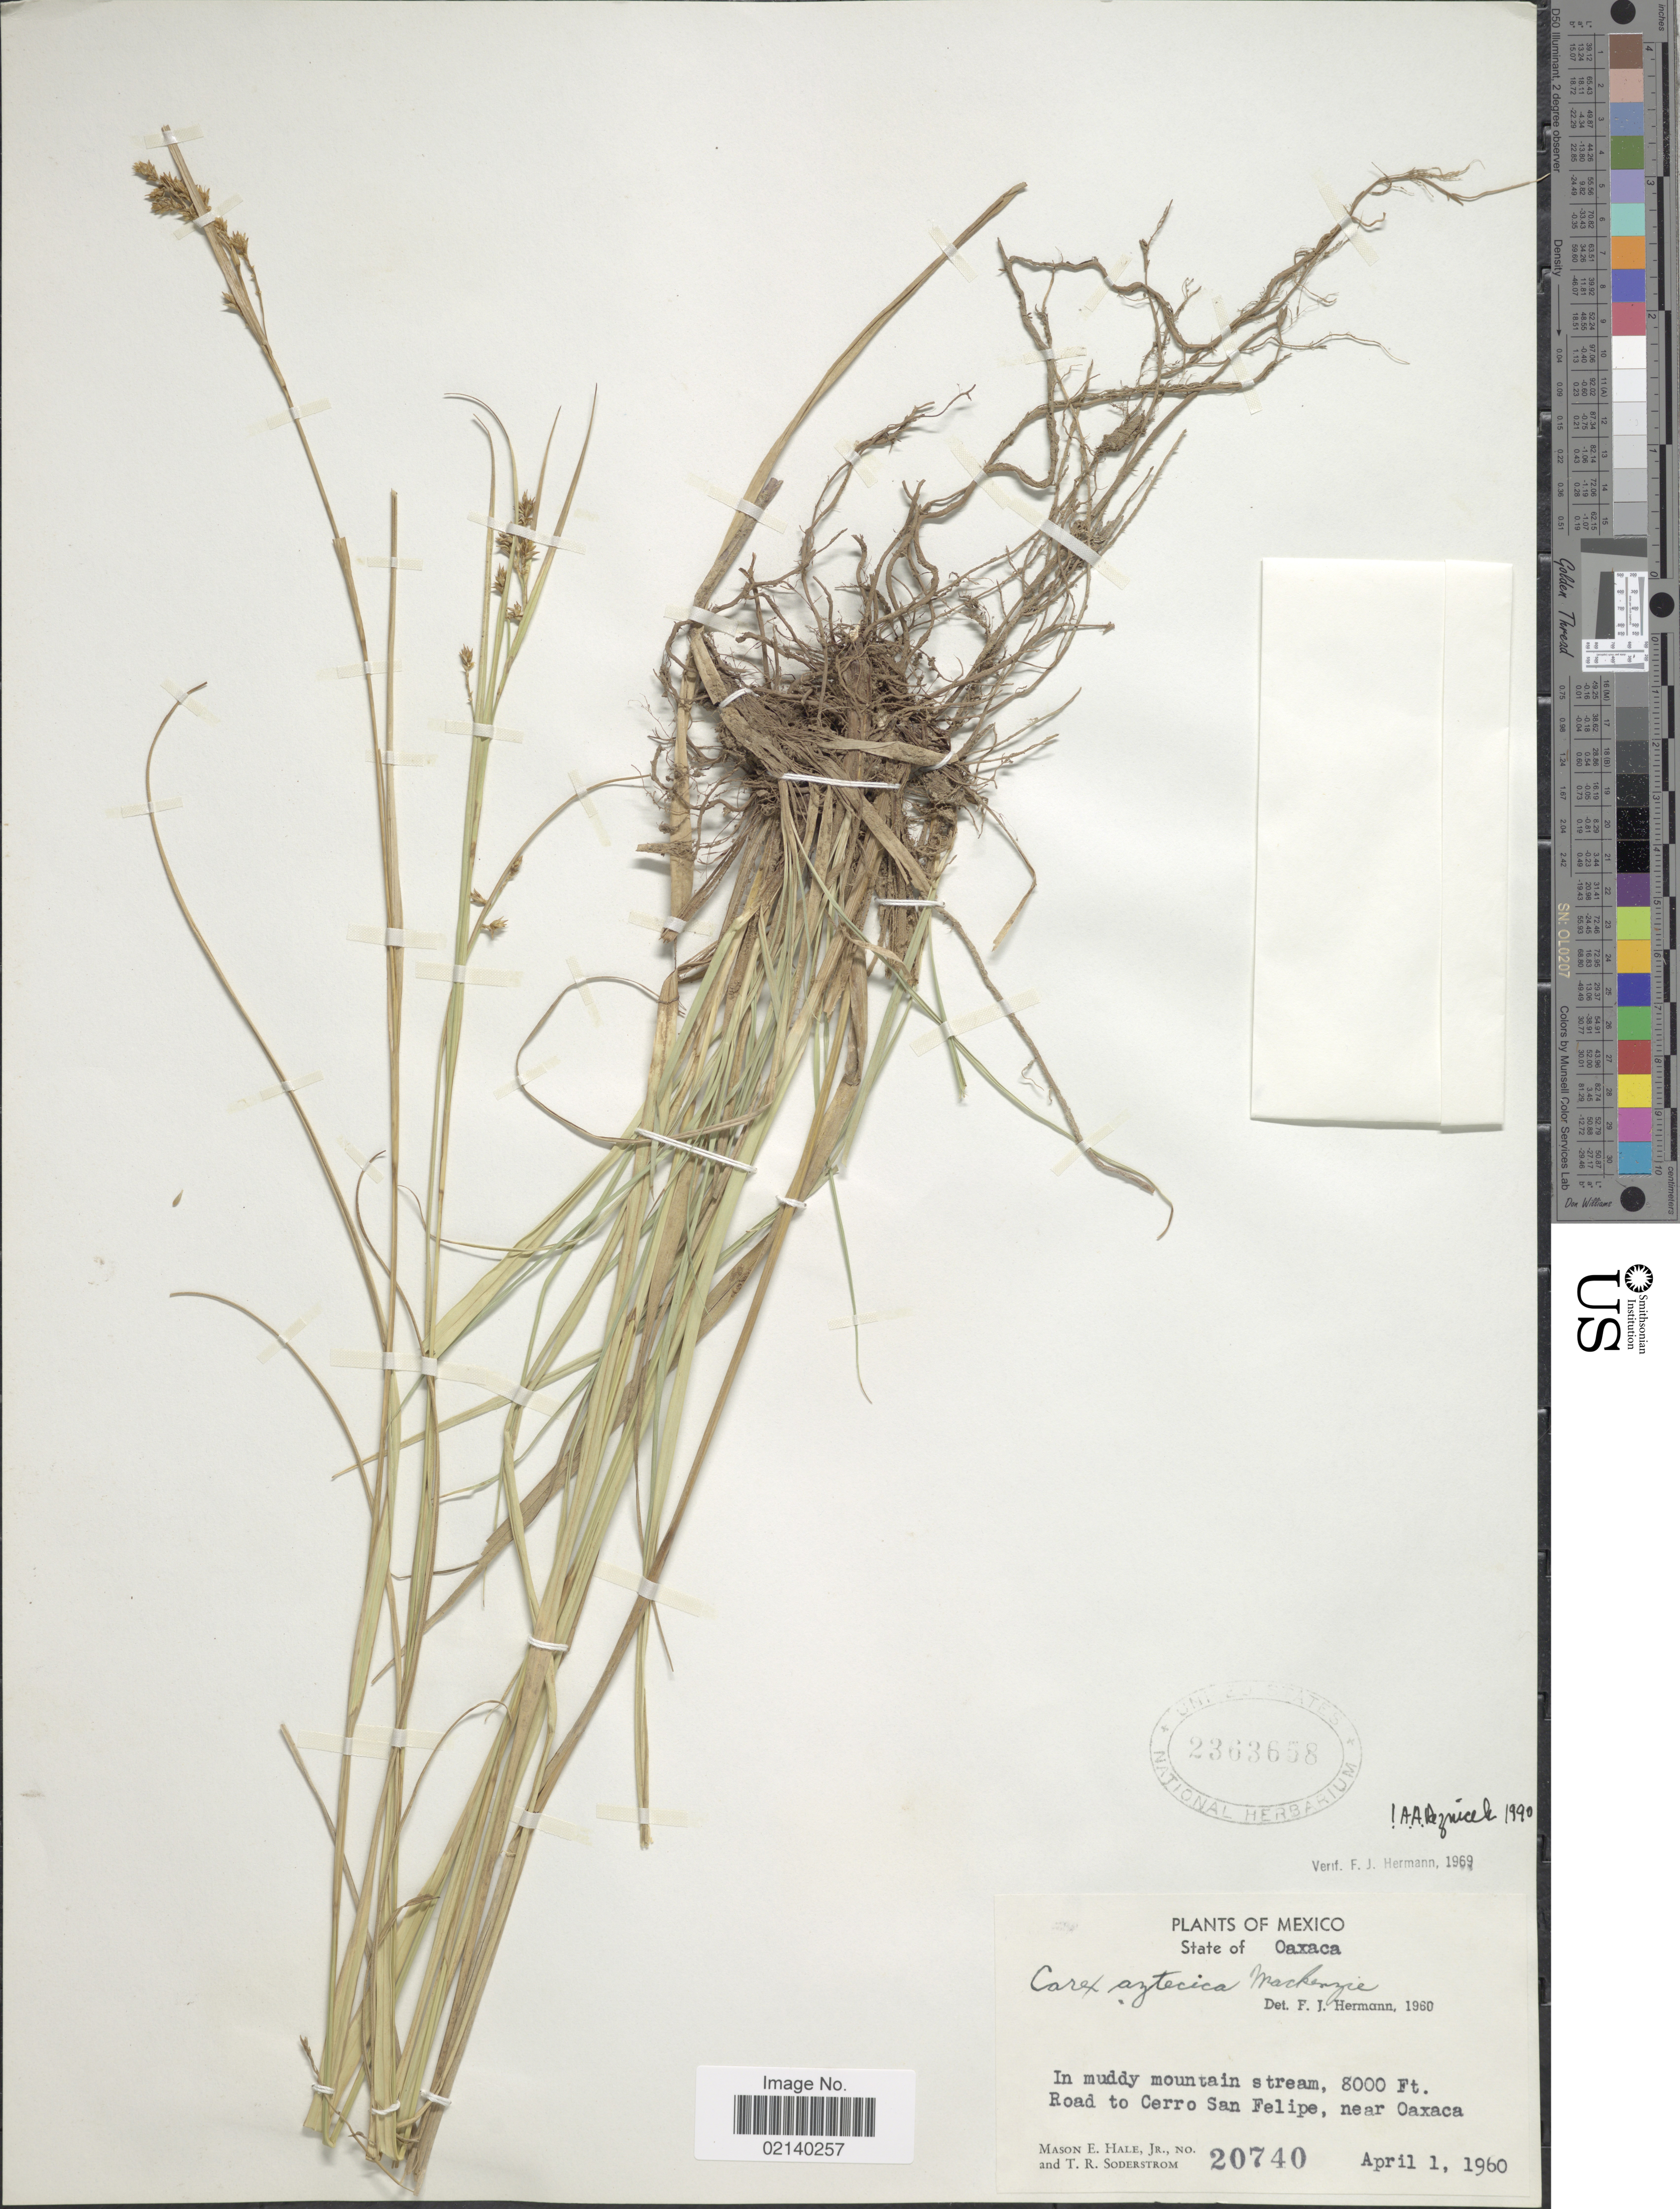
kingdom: Plantae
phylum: Tracheophyta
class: Liliopsida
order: Poales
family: Cyperaceae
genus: Carex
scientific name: Carex aztecica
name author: Mack.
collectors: M. Hale & T. R. Soderstrom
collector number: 20740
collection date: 1960-04-01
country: Mexico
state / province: Oaxaca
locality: In muddy mountain stream. road to Cerro San Felipe, near Oaxaca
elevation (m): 2438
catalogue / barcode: US 2363658